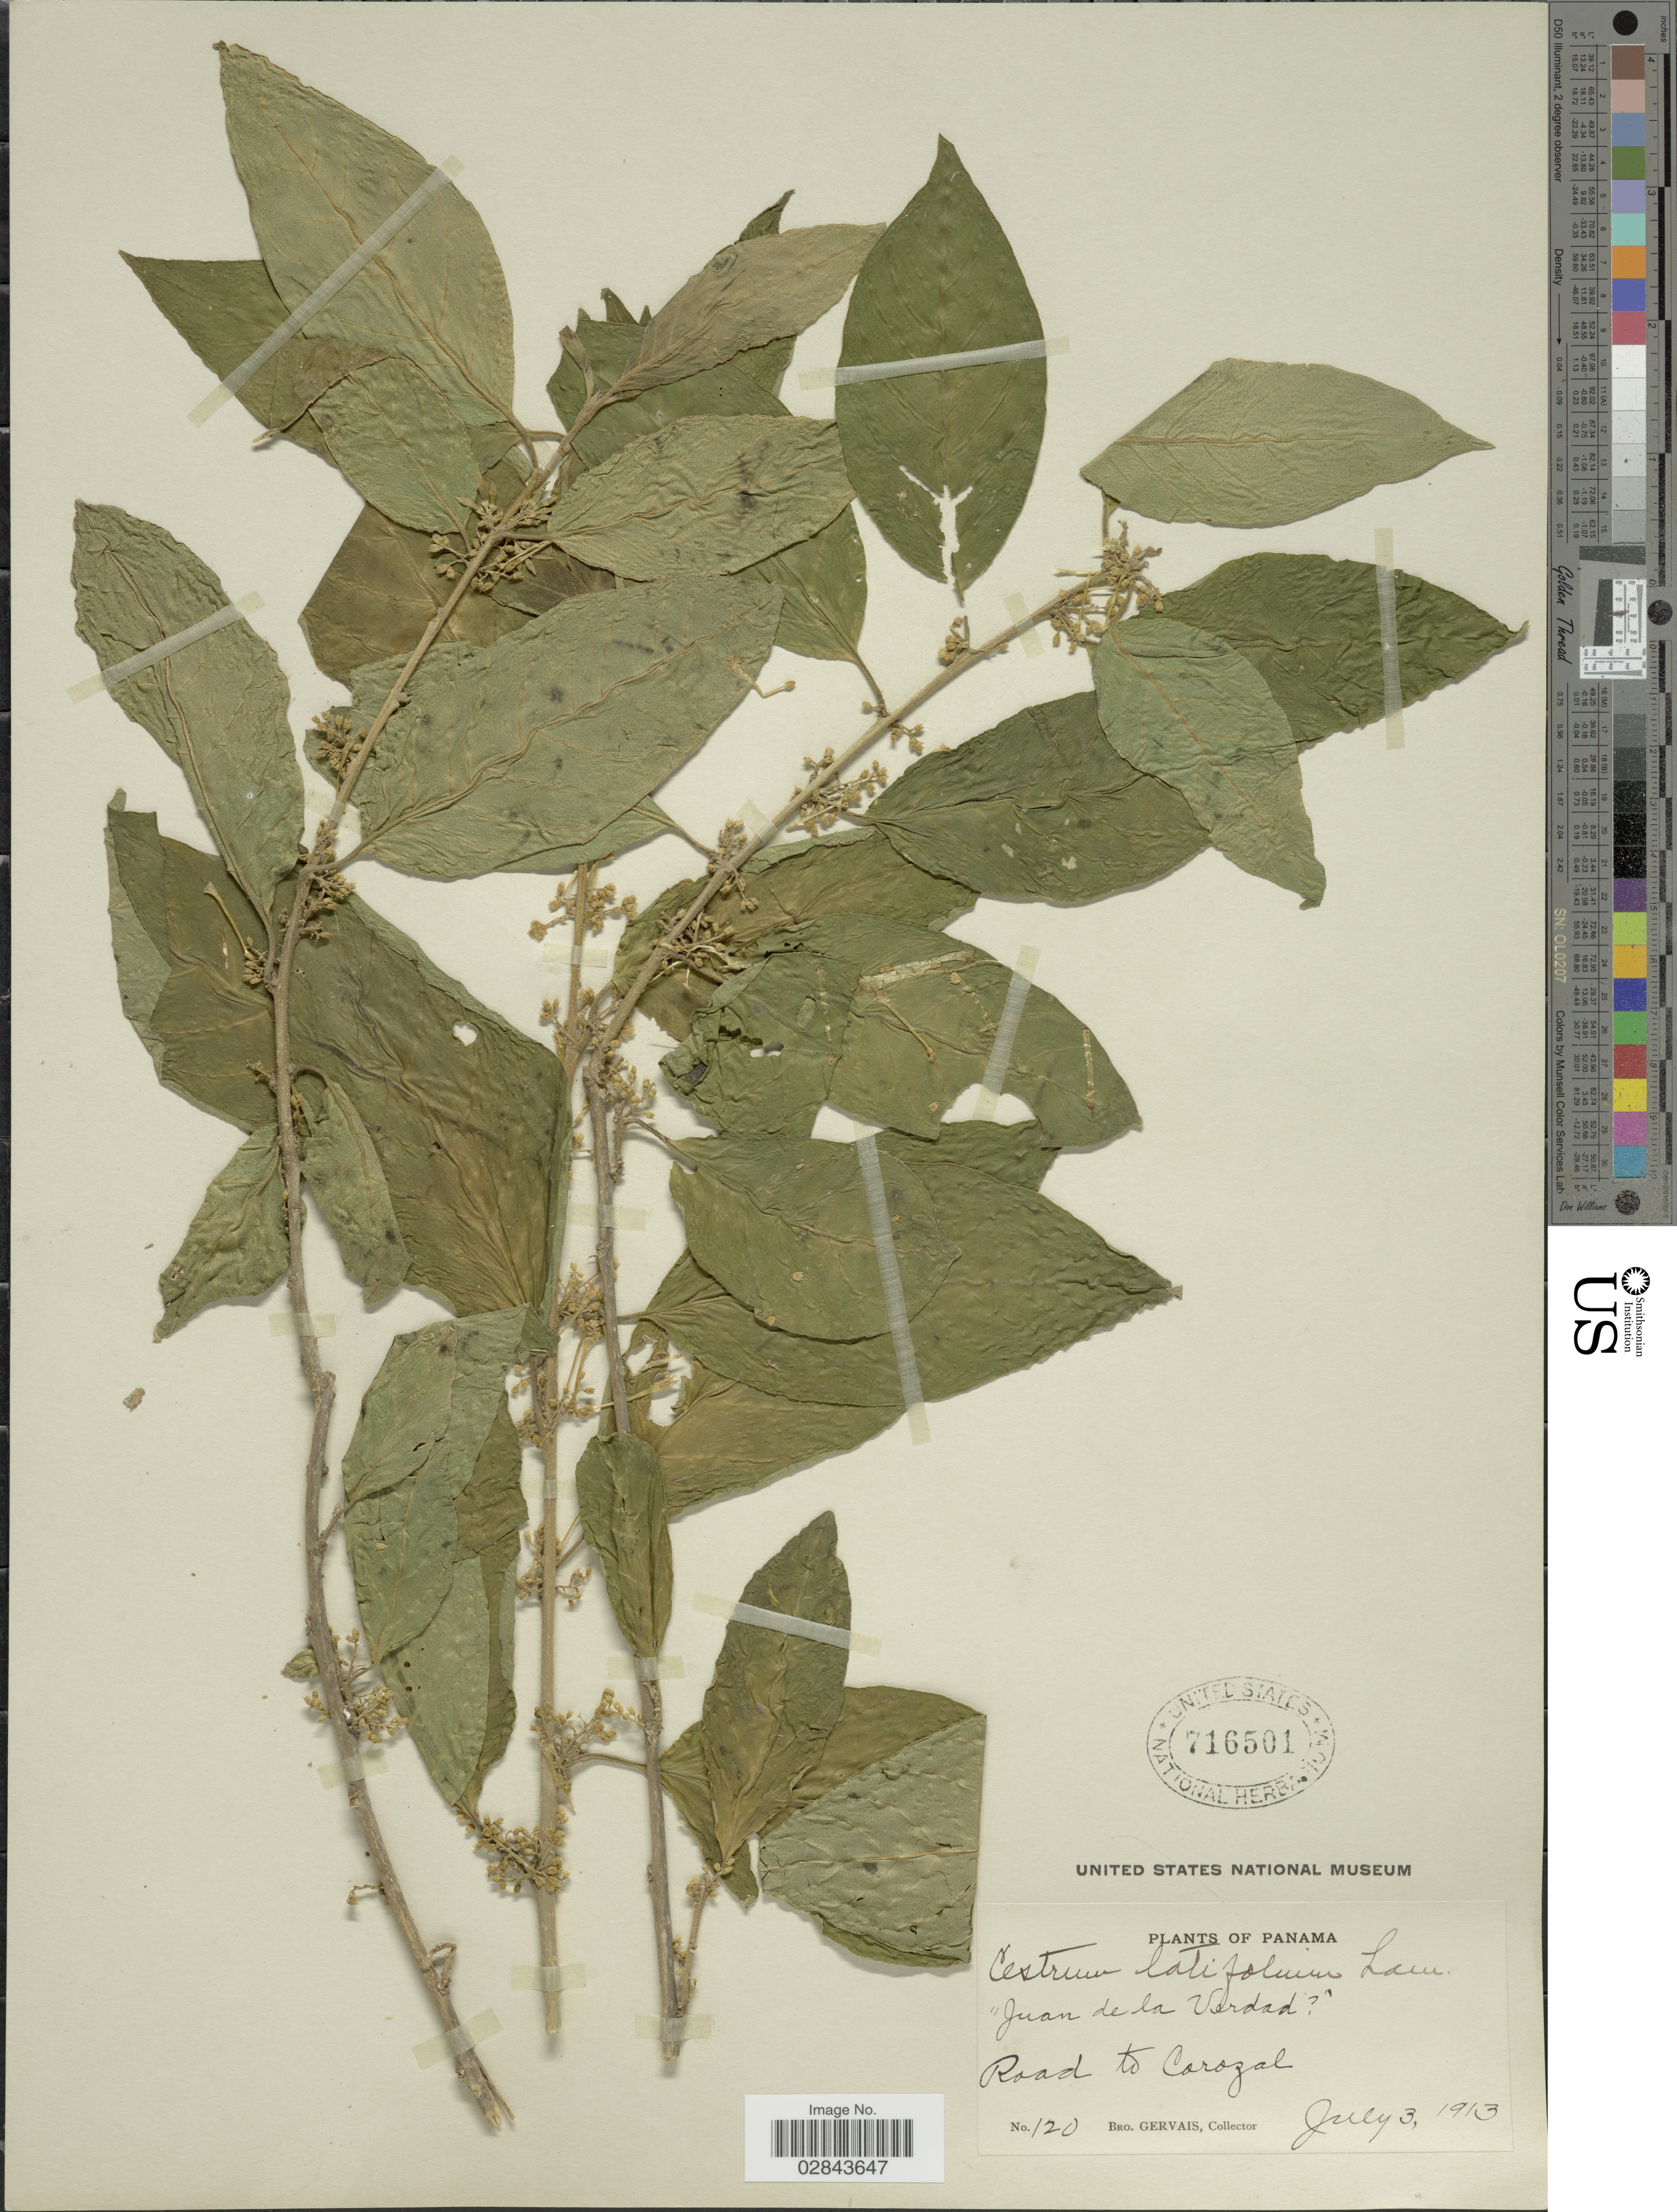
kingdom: Plantae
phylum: Tracheophyta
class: Magnoliopsida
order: Solanales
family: Solanaceae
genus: Cestrum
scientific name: Cestrum latifolium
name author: Lam.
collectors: B. Gervais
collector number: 120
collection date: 1913-07-03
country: Panama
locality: Road to Corozal.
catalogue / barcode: US 716501